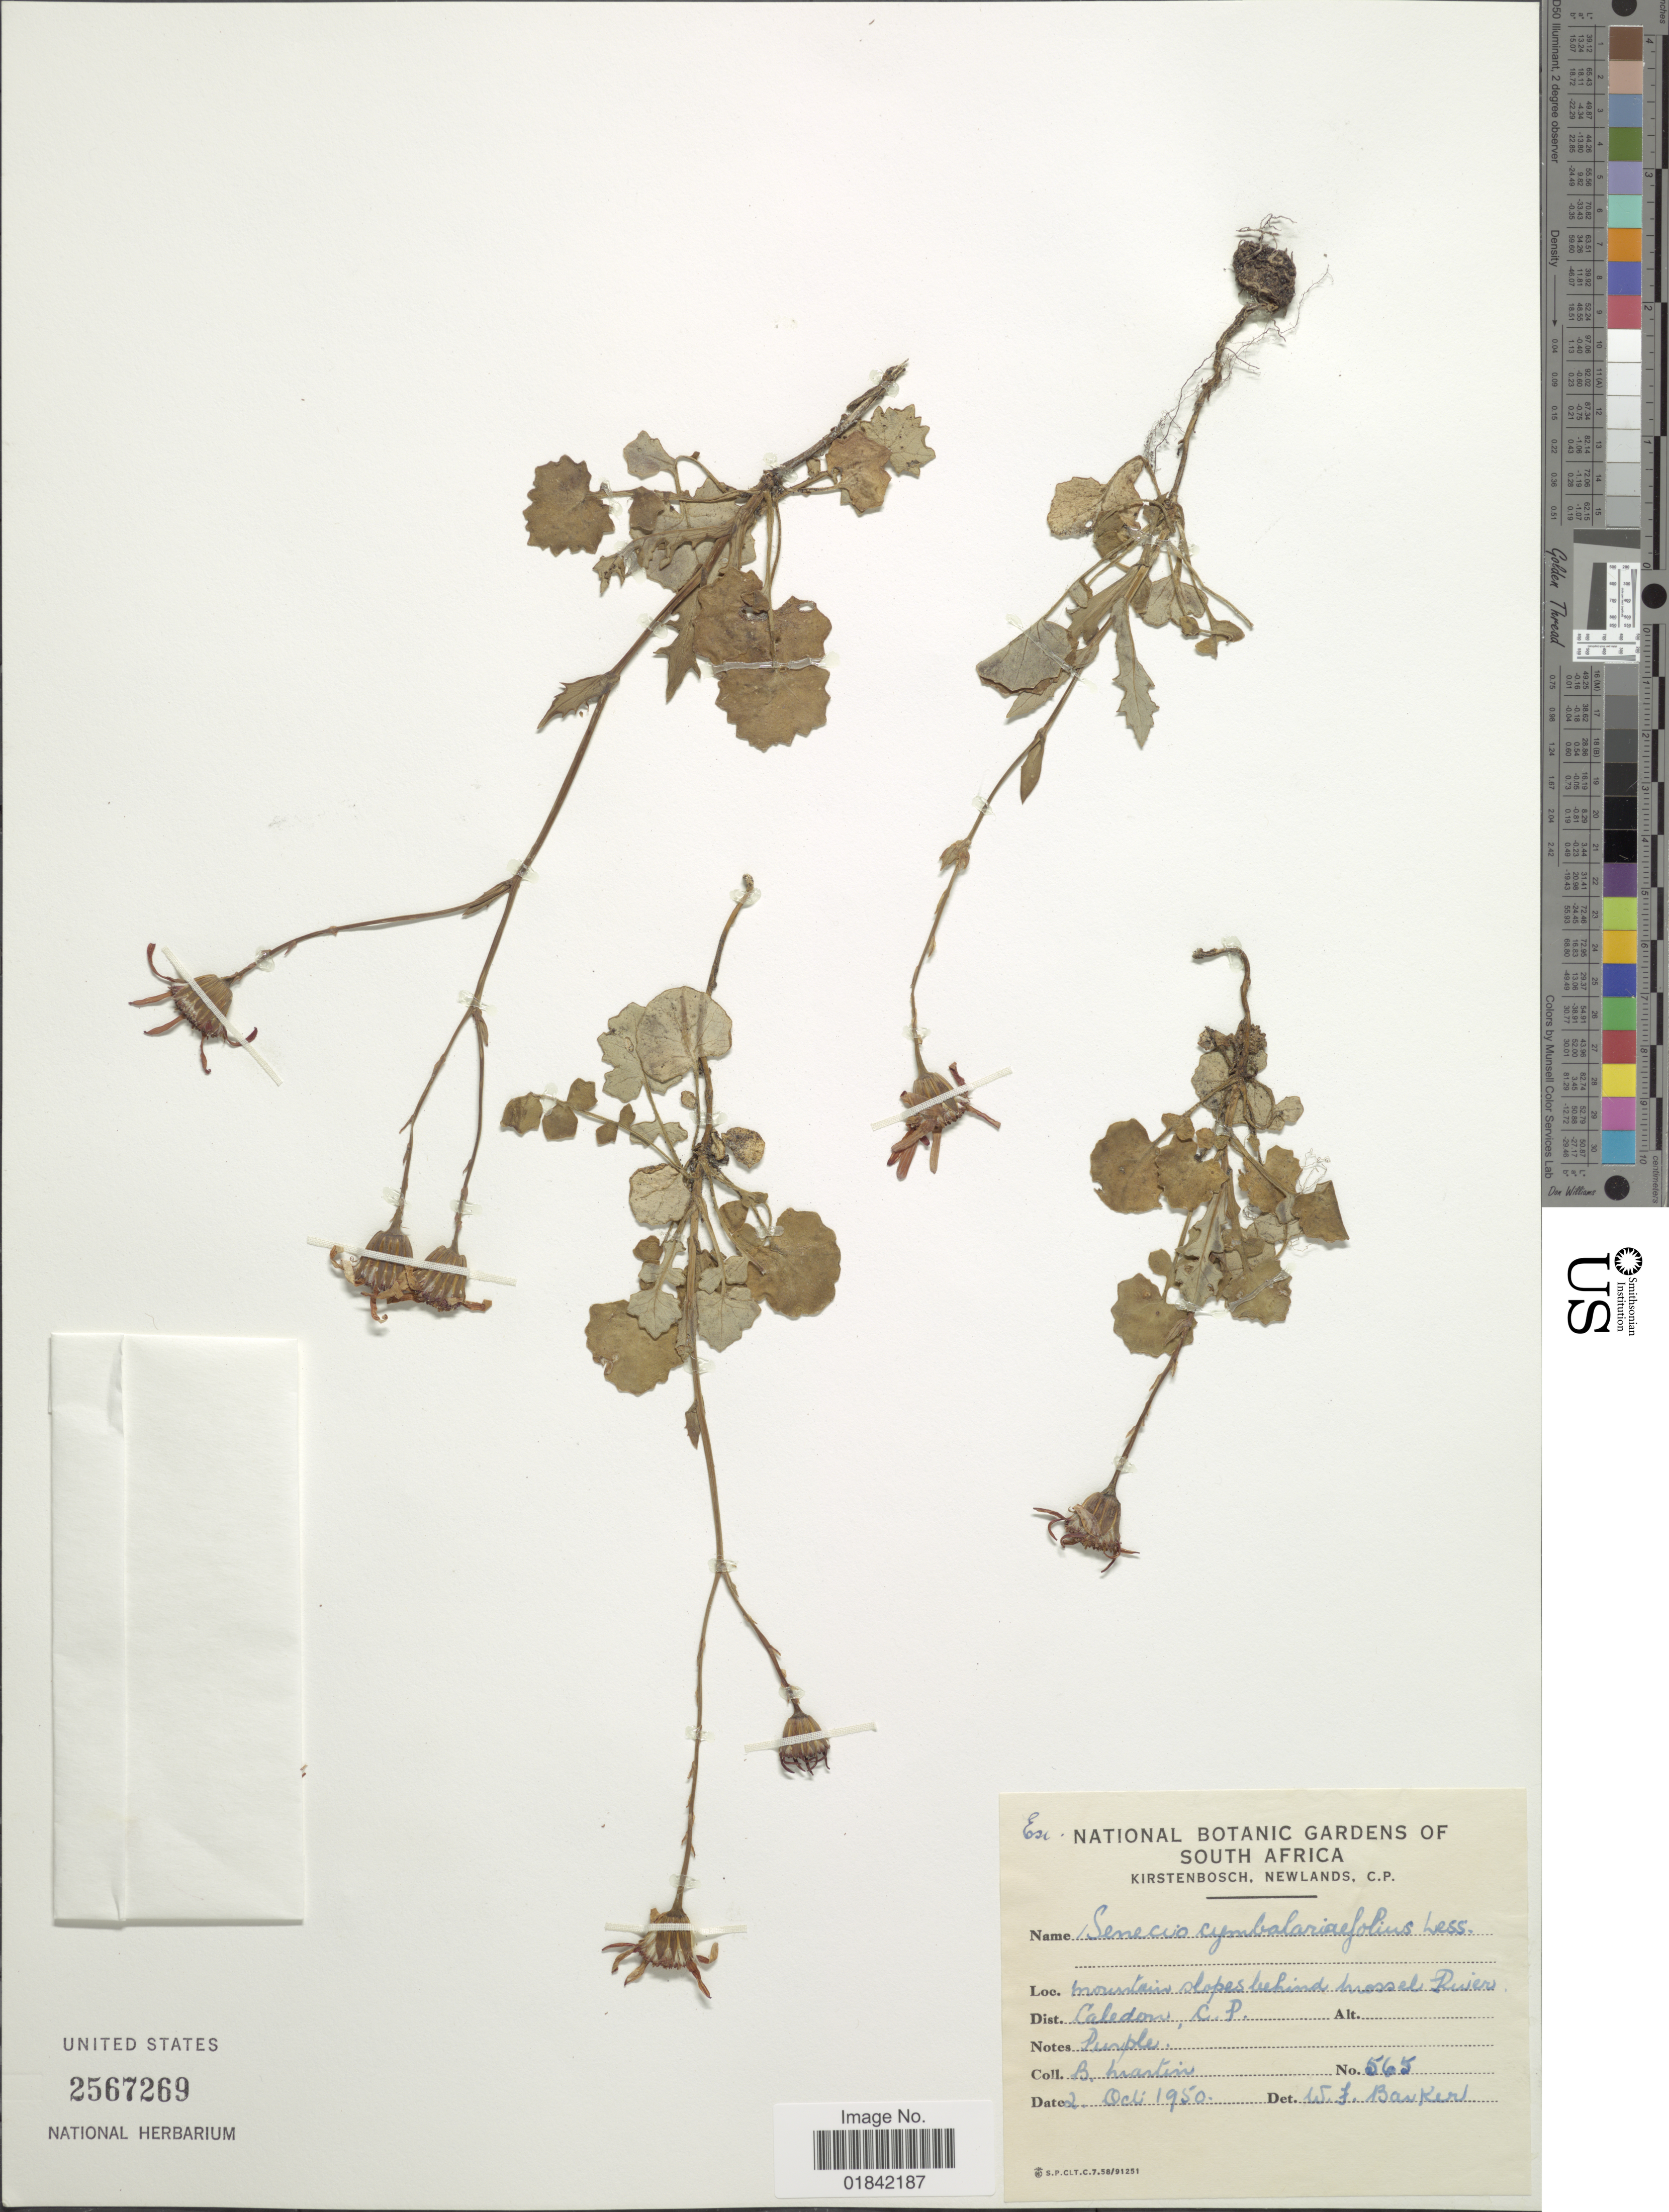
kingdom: Plantae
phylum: Tracheophyta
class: Magnoliopsida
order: Asterales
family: Asteraceae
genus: Senecio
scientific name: Senecio cymbalariifolius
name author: (L.) Less.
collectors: B. Martin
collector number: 656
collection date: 1950-10-02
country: South Africa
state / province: Western Cape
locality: Mountain slopes behind mossel River, Caledon C. P.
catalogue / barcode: US 2567269